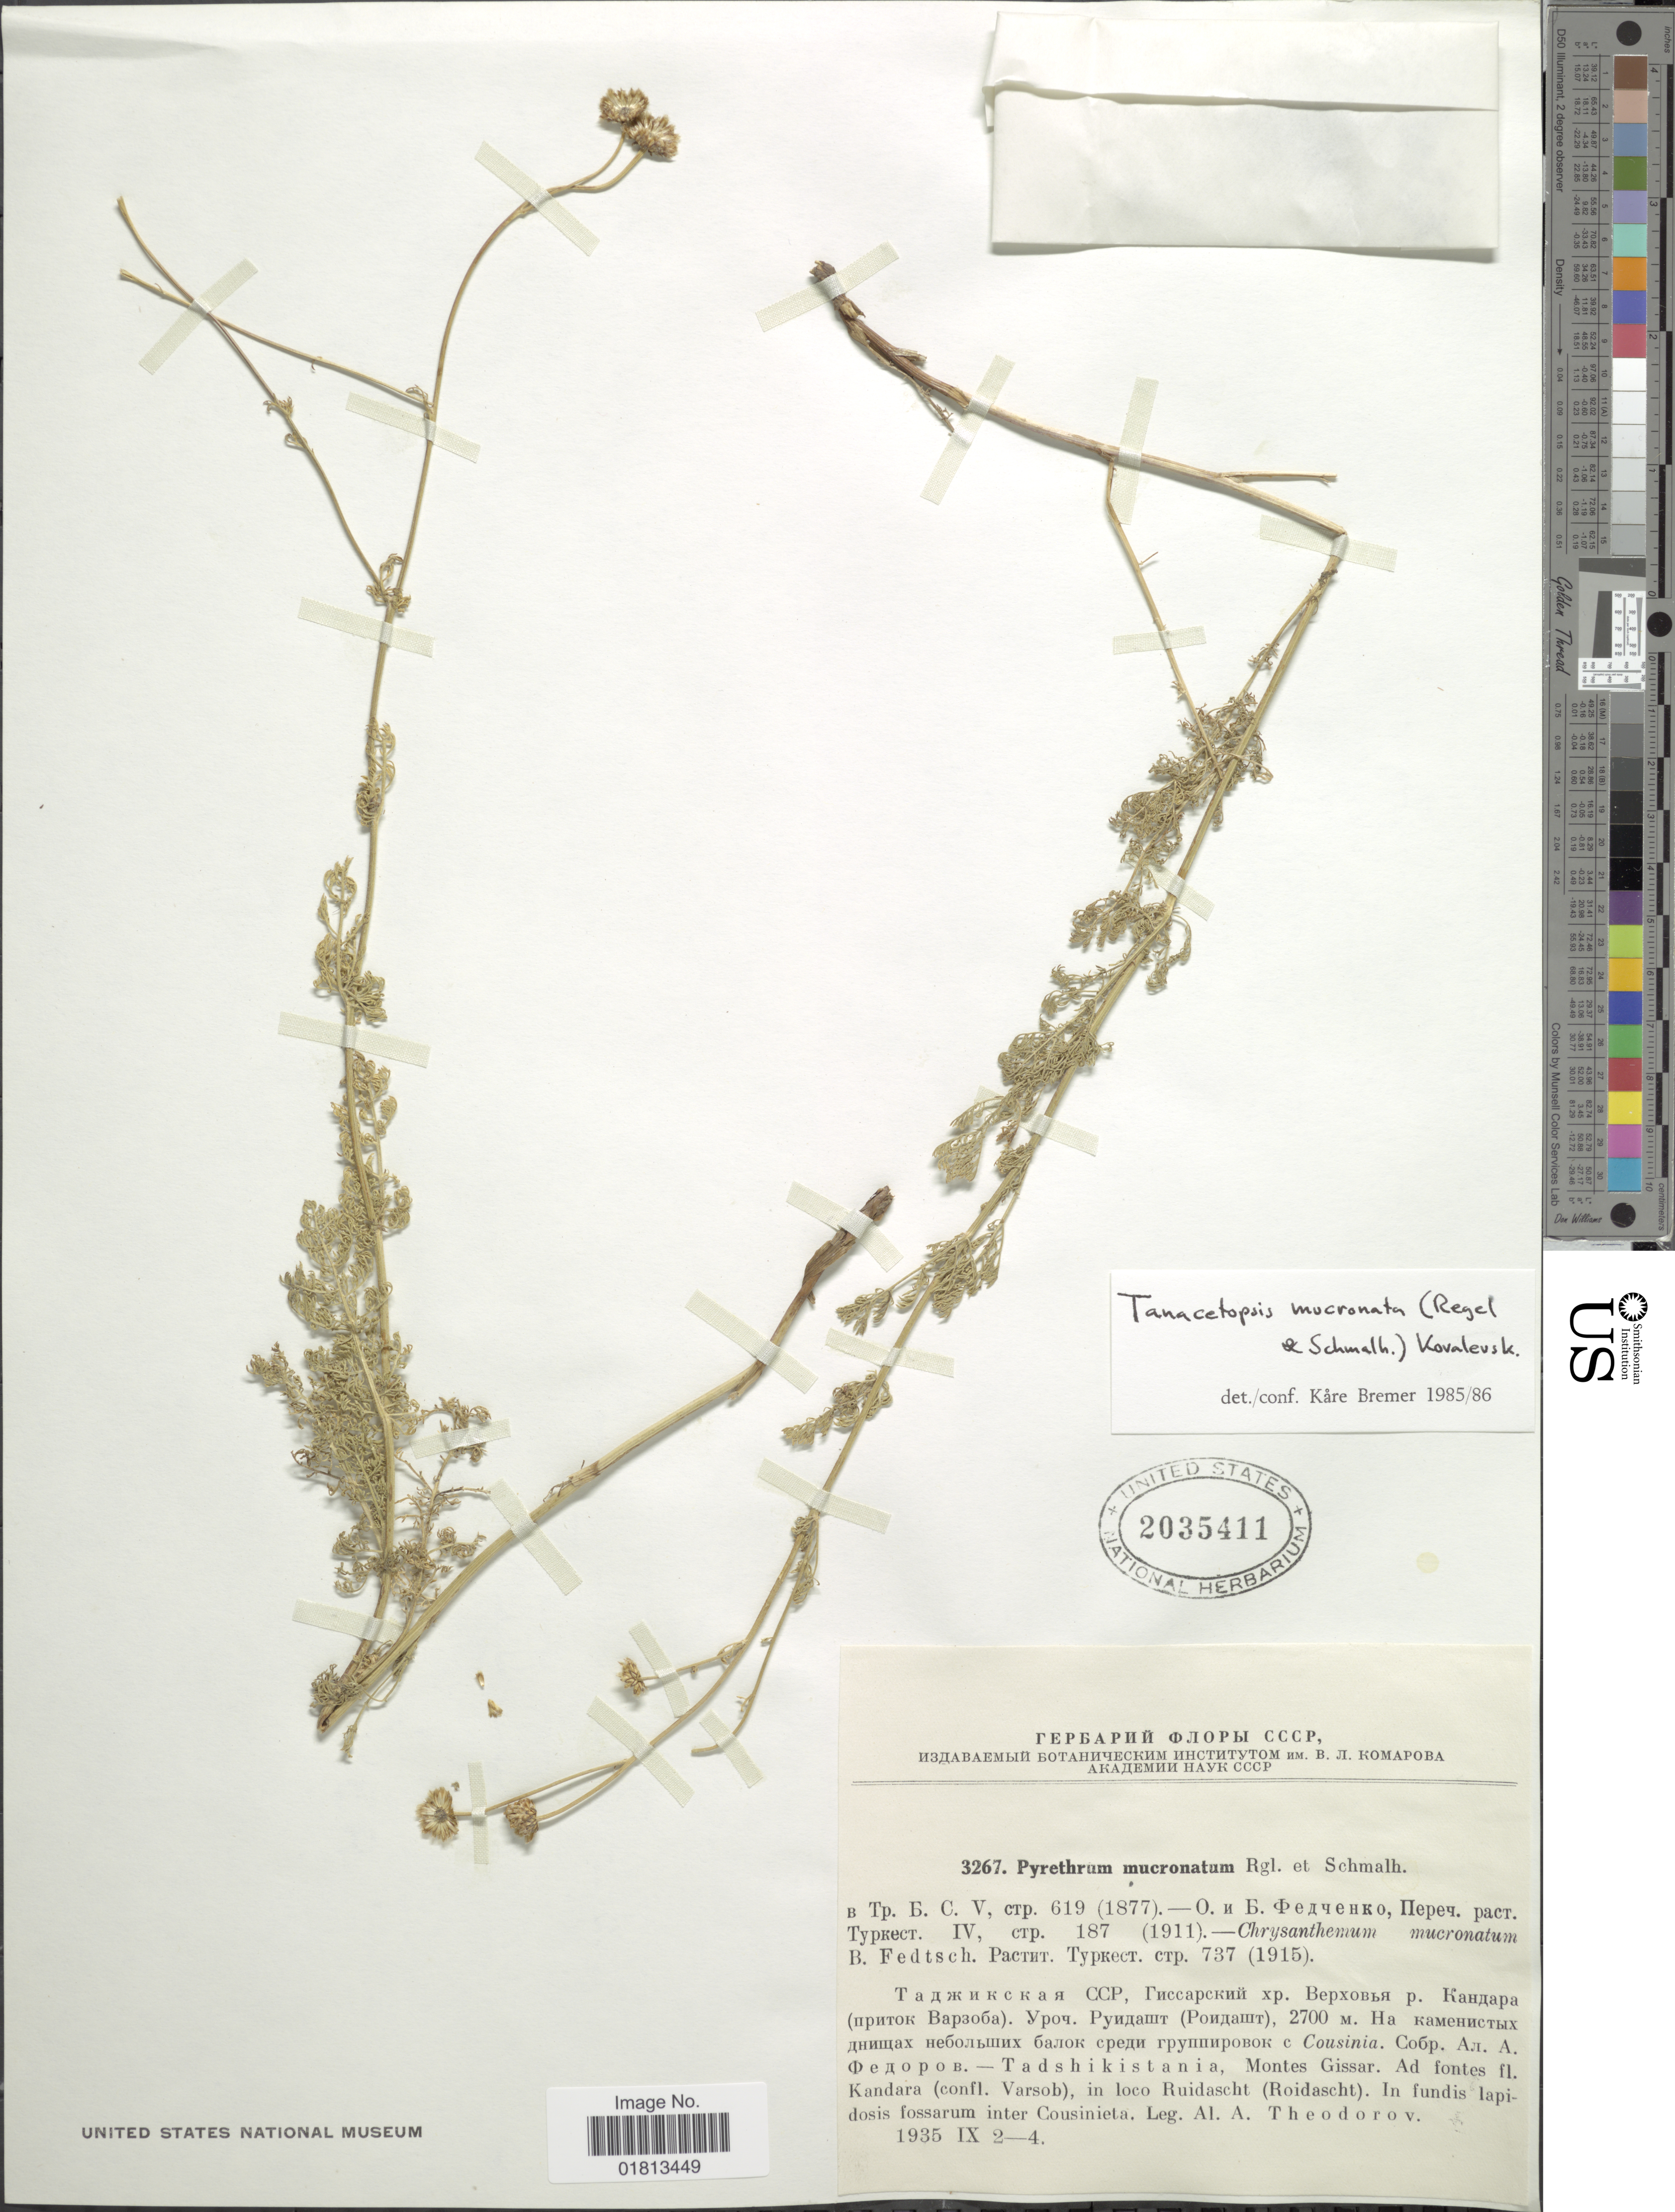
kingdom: Plantae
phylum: Tracheophyta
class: Magnoliopsida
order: Asterales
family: Asteraceae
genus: Tanacetopsis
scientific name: Tanacetopsis mucronata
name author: Regel & Schmalh.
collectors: A. Theodorov.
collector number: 3267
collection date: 1935-09-02/1935-09-04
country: Tajikistan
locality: Tadshikistania, Montes Gissar, Ad fontes fl. Kandara (confl. Varsob), in loco Ruidascht (roidascht), In fundis lapidosis fossarum inter Cousinieta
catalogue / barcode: US 2035411